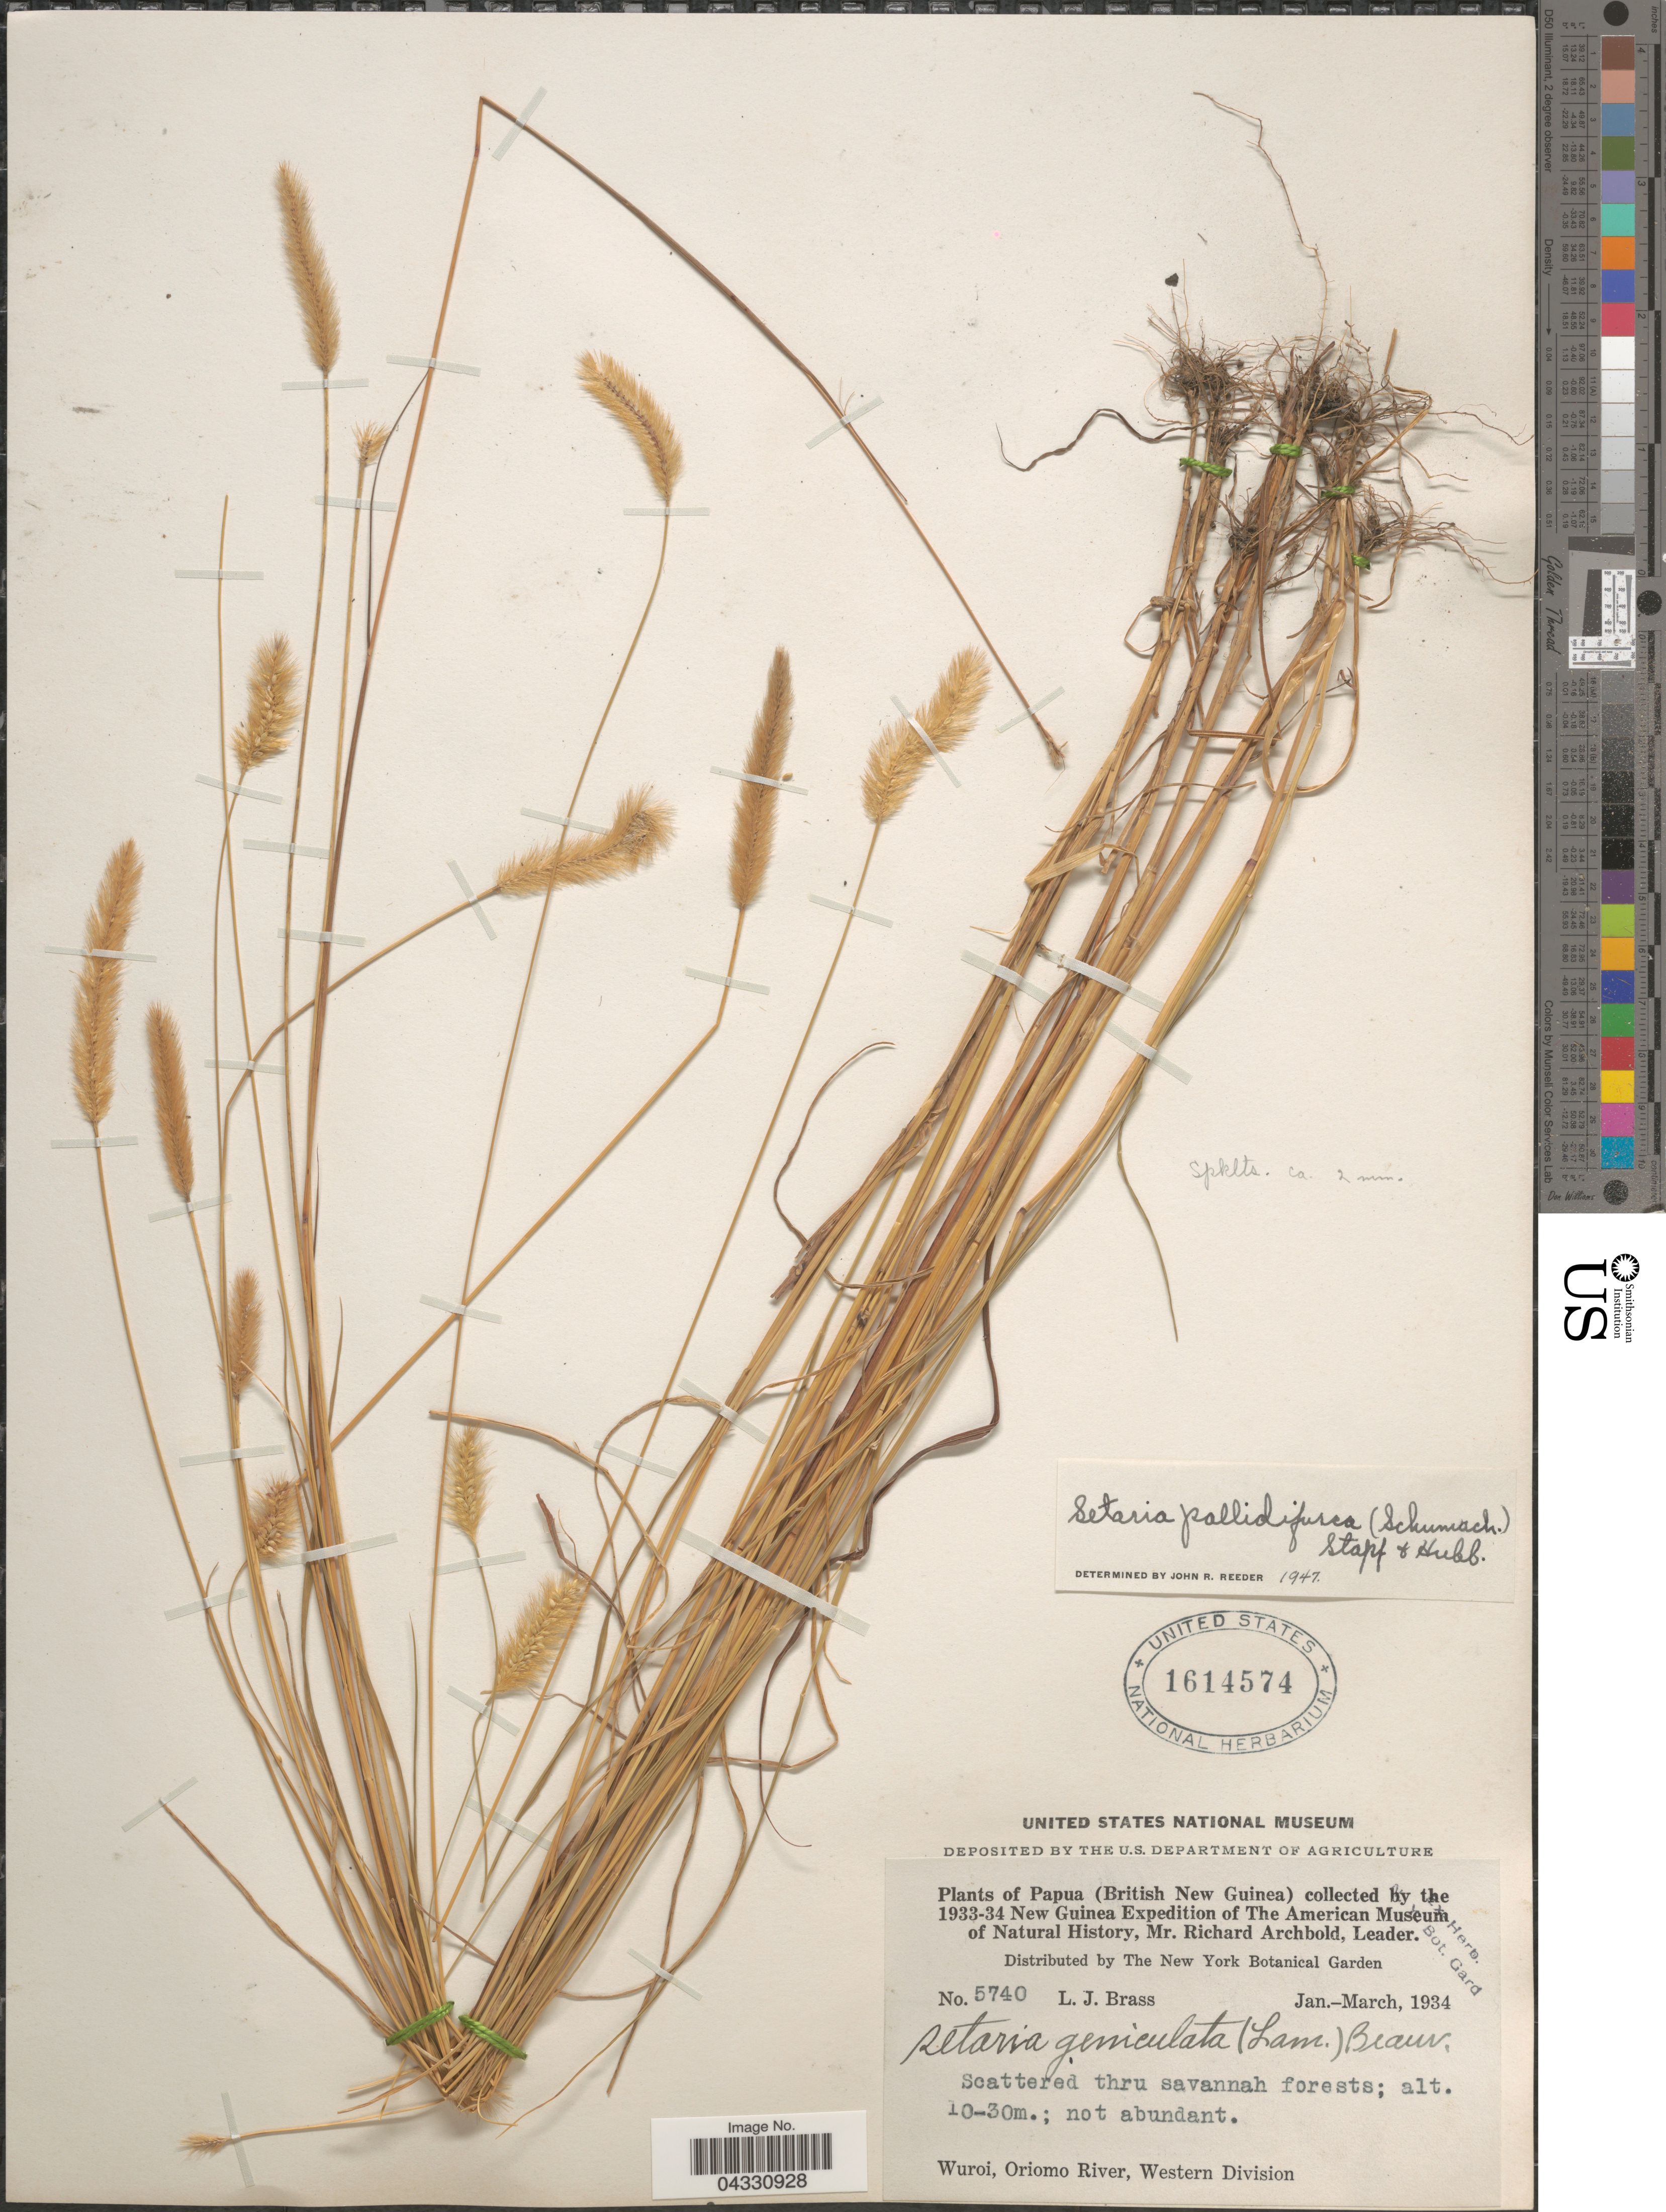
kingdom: Plantae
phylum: Tracheophyta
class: Liliopsida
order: Poales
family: Poaceae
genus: Setaria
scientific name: Setaria pallide-fusca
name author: (Schumach.) Stapf & C.E. Hubb.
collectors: L. J. Brass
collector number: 5740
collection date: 1934-01/1934-03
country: Papua New Guinea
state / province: Manus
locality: Papua (British New Guinea) the 1933-34 New Guinea Expedition of The American Museum of Natural History. Wuroi, Oriomo River, Western Division.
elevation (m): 10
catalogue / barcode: US 1614574